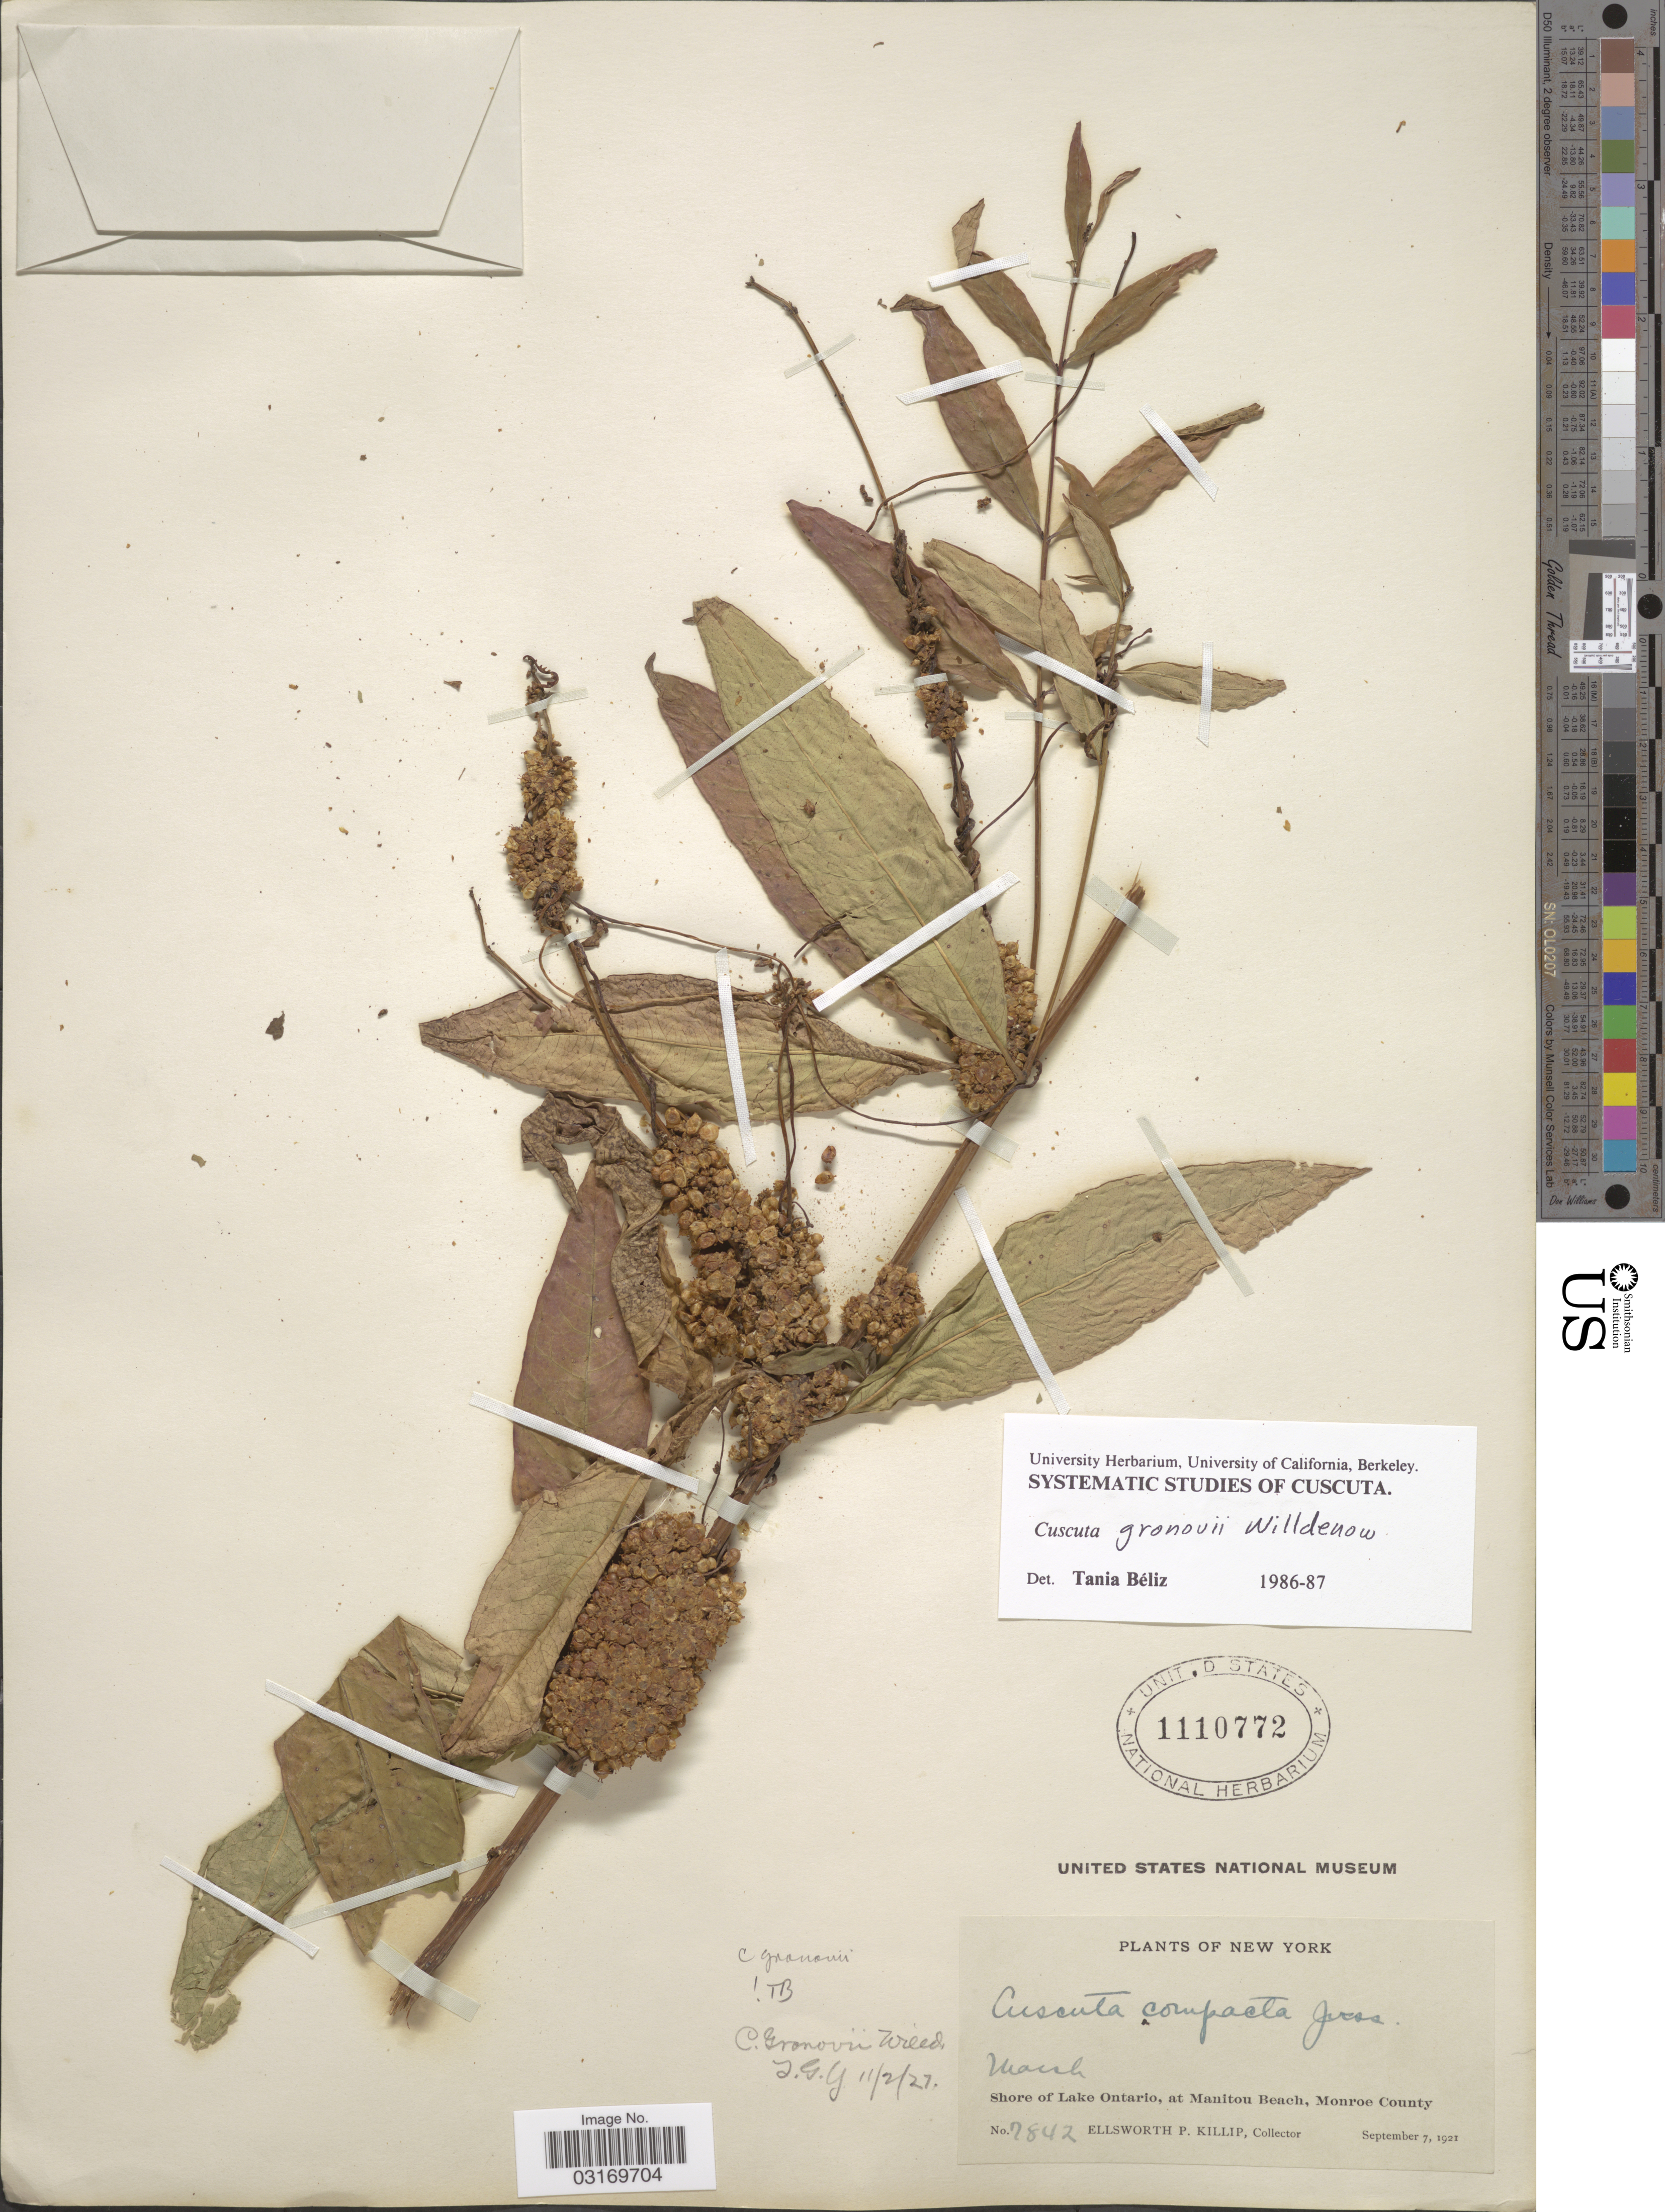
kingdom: Plantae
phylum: Tracheophyta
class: Magnoliopsida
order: Solanales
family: Convolvulaceae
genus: Cuscuta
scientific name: Cuscuta gronovii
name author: Willd. ex Schult.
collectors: E. P. Killip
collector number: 7842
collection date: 1921-09-07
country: United States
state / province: New York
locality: Shore of Lake Ontario, at Manitou Beach, Monroe County.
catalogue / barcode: US 1110772